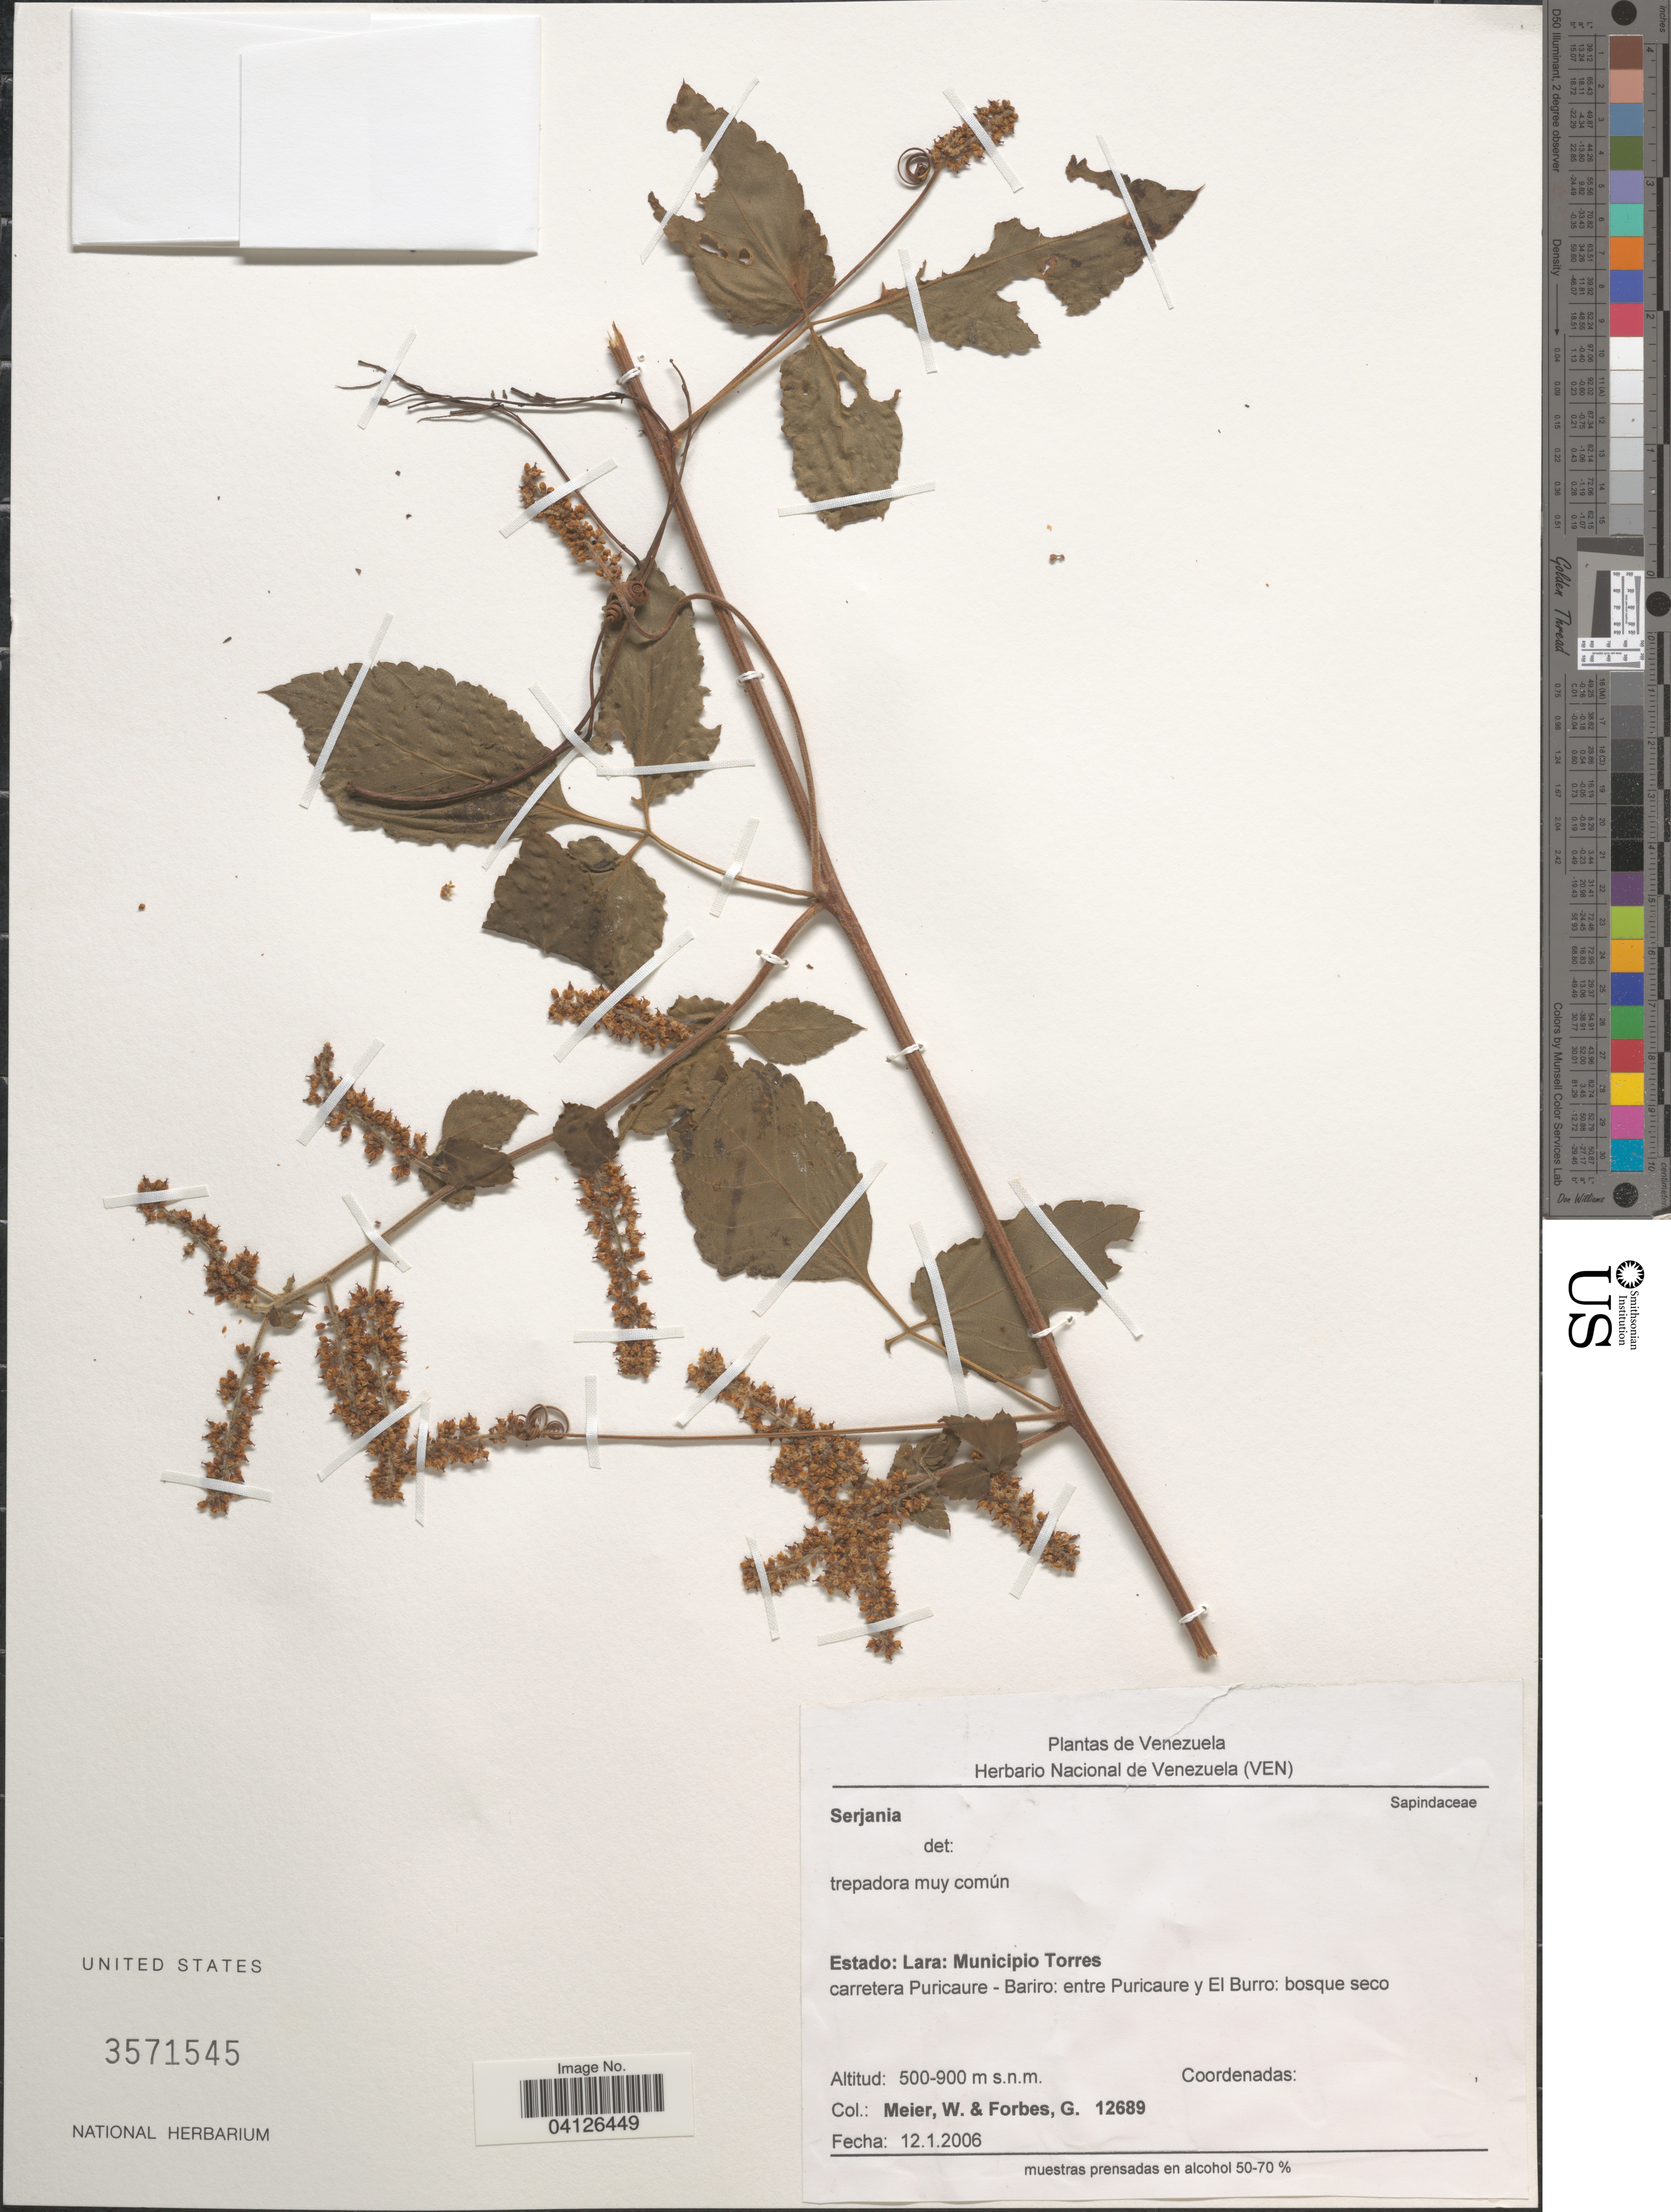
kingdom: Plantae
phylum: Tracheophyta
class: Magnoliopsida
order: Sapindales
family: Sapindaceae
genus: Urvillea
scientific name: Urvillea ulmacea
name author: Kunth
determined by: Acevedo-Rodriguez, P., (US), Smithsonian Institution - National Museum of Natural History (UNITED STATES)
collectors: W. Meier & G. Forbes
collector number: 12689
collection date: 2006-01-12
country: Venezuela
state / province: Lara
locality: Municipio Torres. Carretera Puricaure - Bariro: entre Puricaure y El Burro: bosque seco.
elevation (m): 500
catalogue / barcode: US 3571545